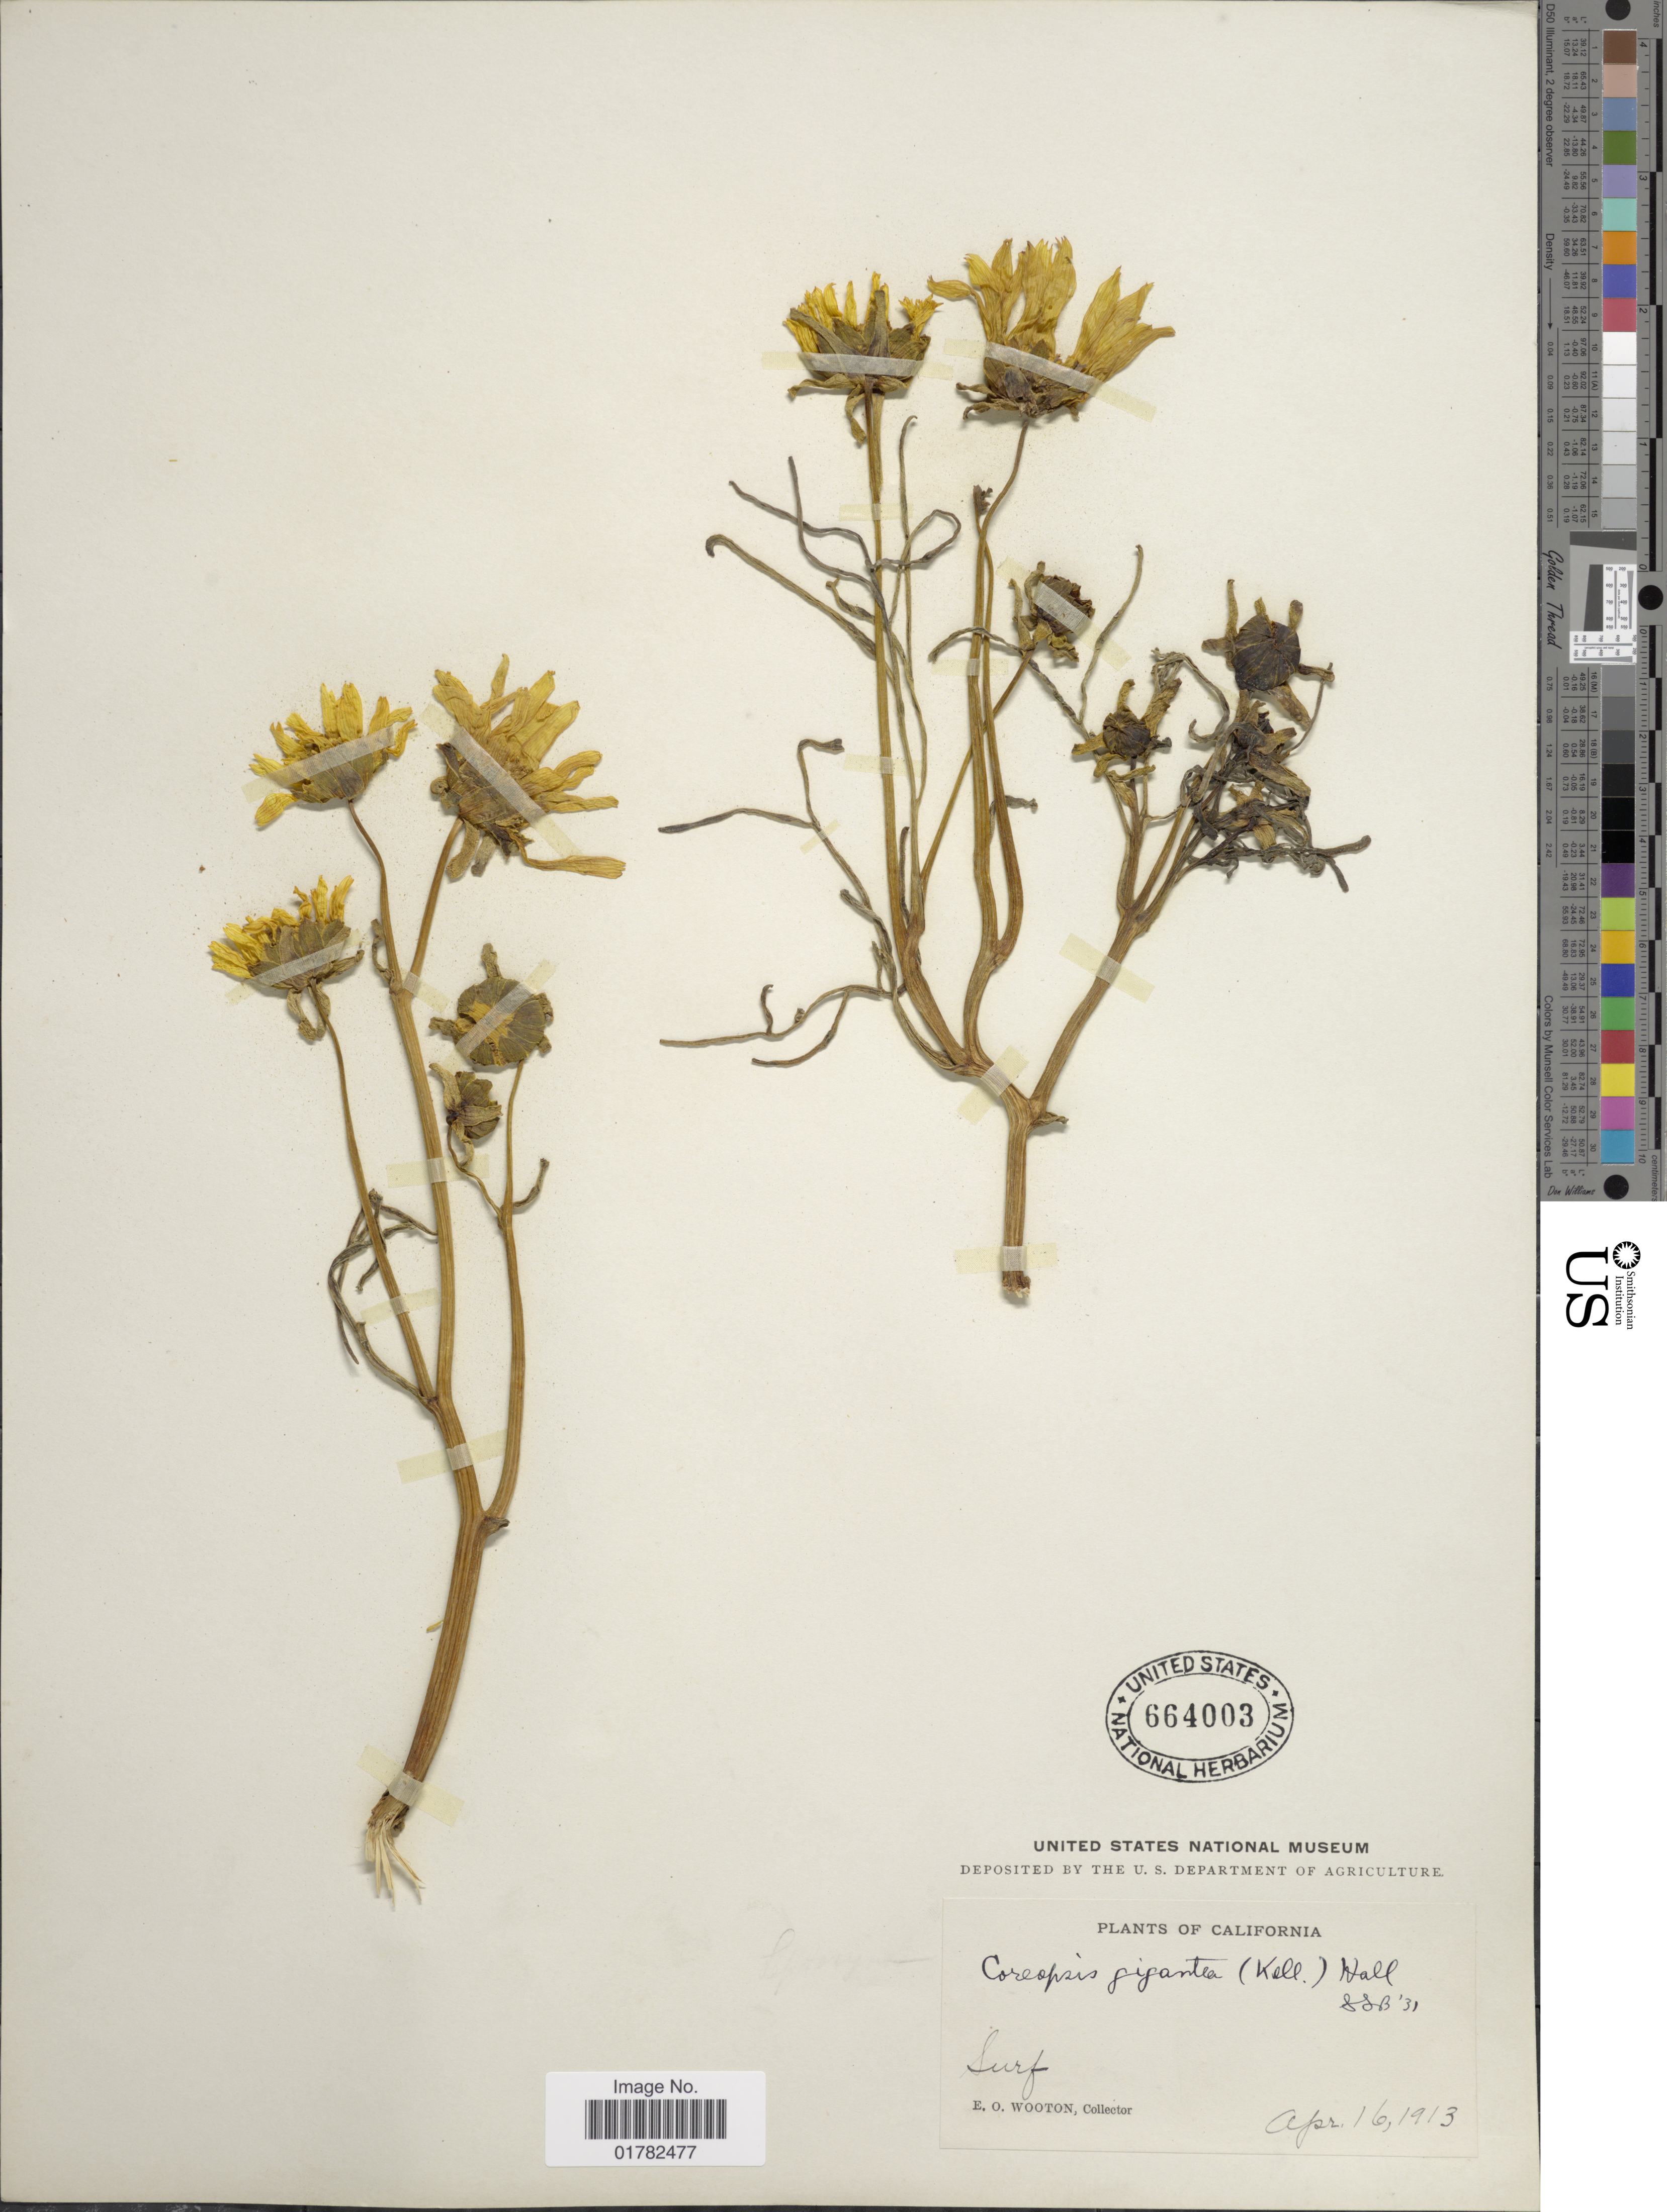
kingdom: Plantae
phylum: Tracheophyta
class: Magnoliopsida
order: Asterales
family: Asteraceae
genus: Coreopsis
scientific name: Coreopsis gigantea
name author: (Kellogg) H.M. Hall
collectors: E. O. Wooton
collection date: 1913-04-16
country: United States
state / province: California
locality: Surf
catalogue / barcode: US 664003